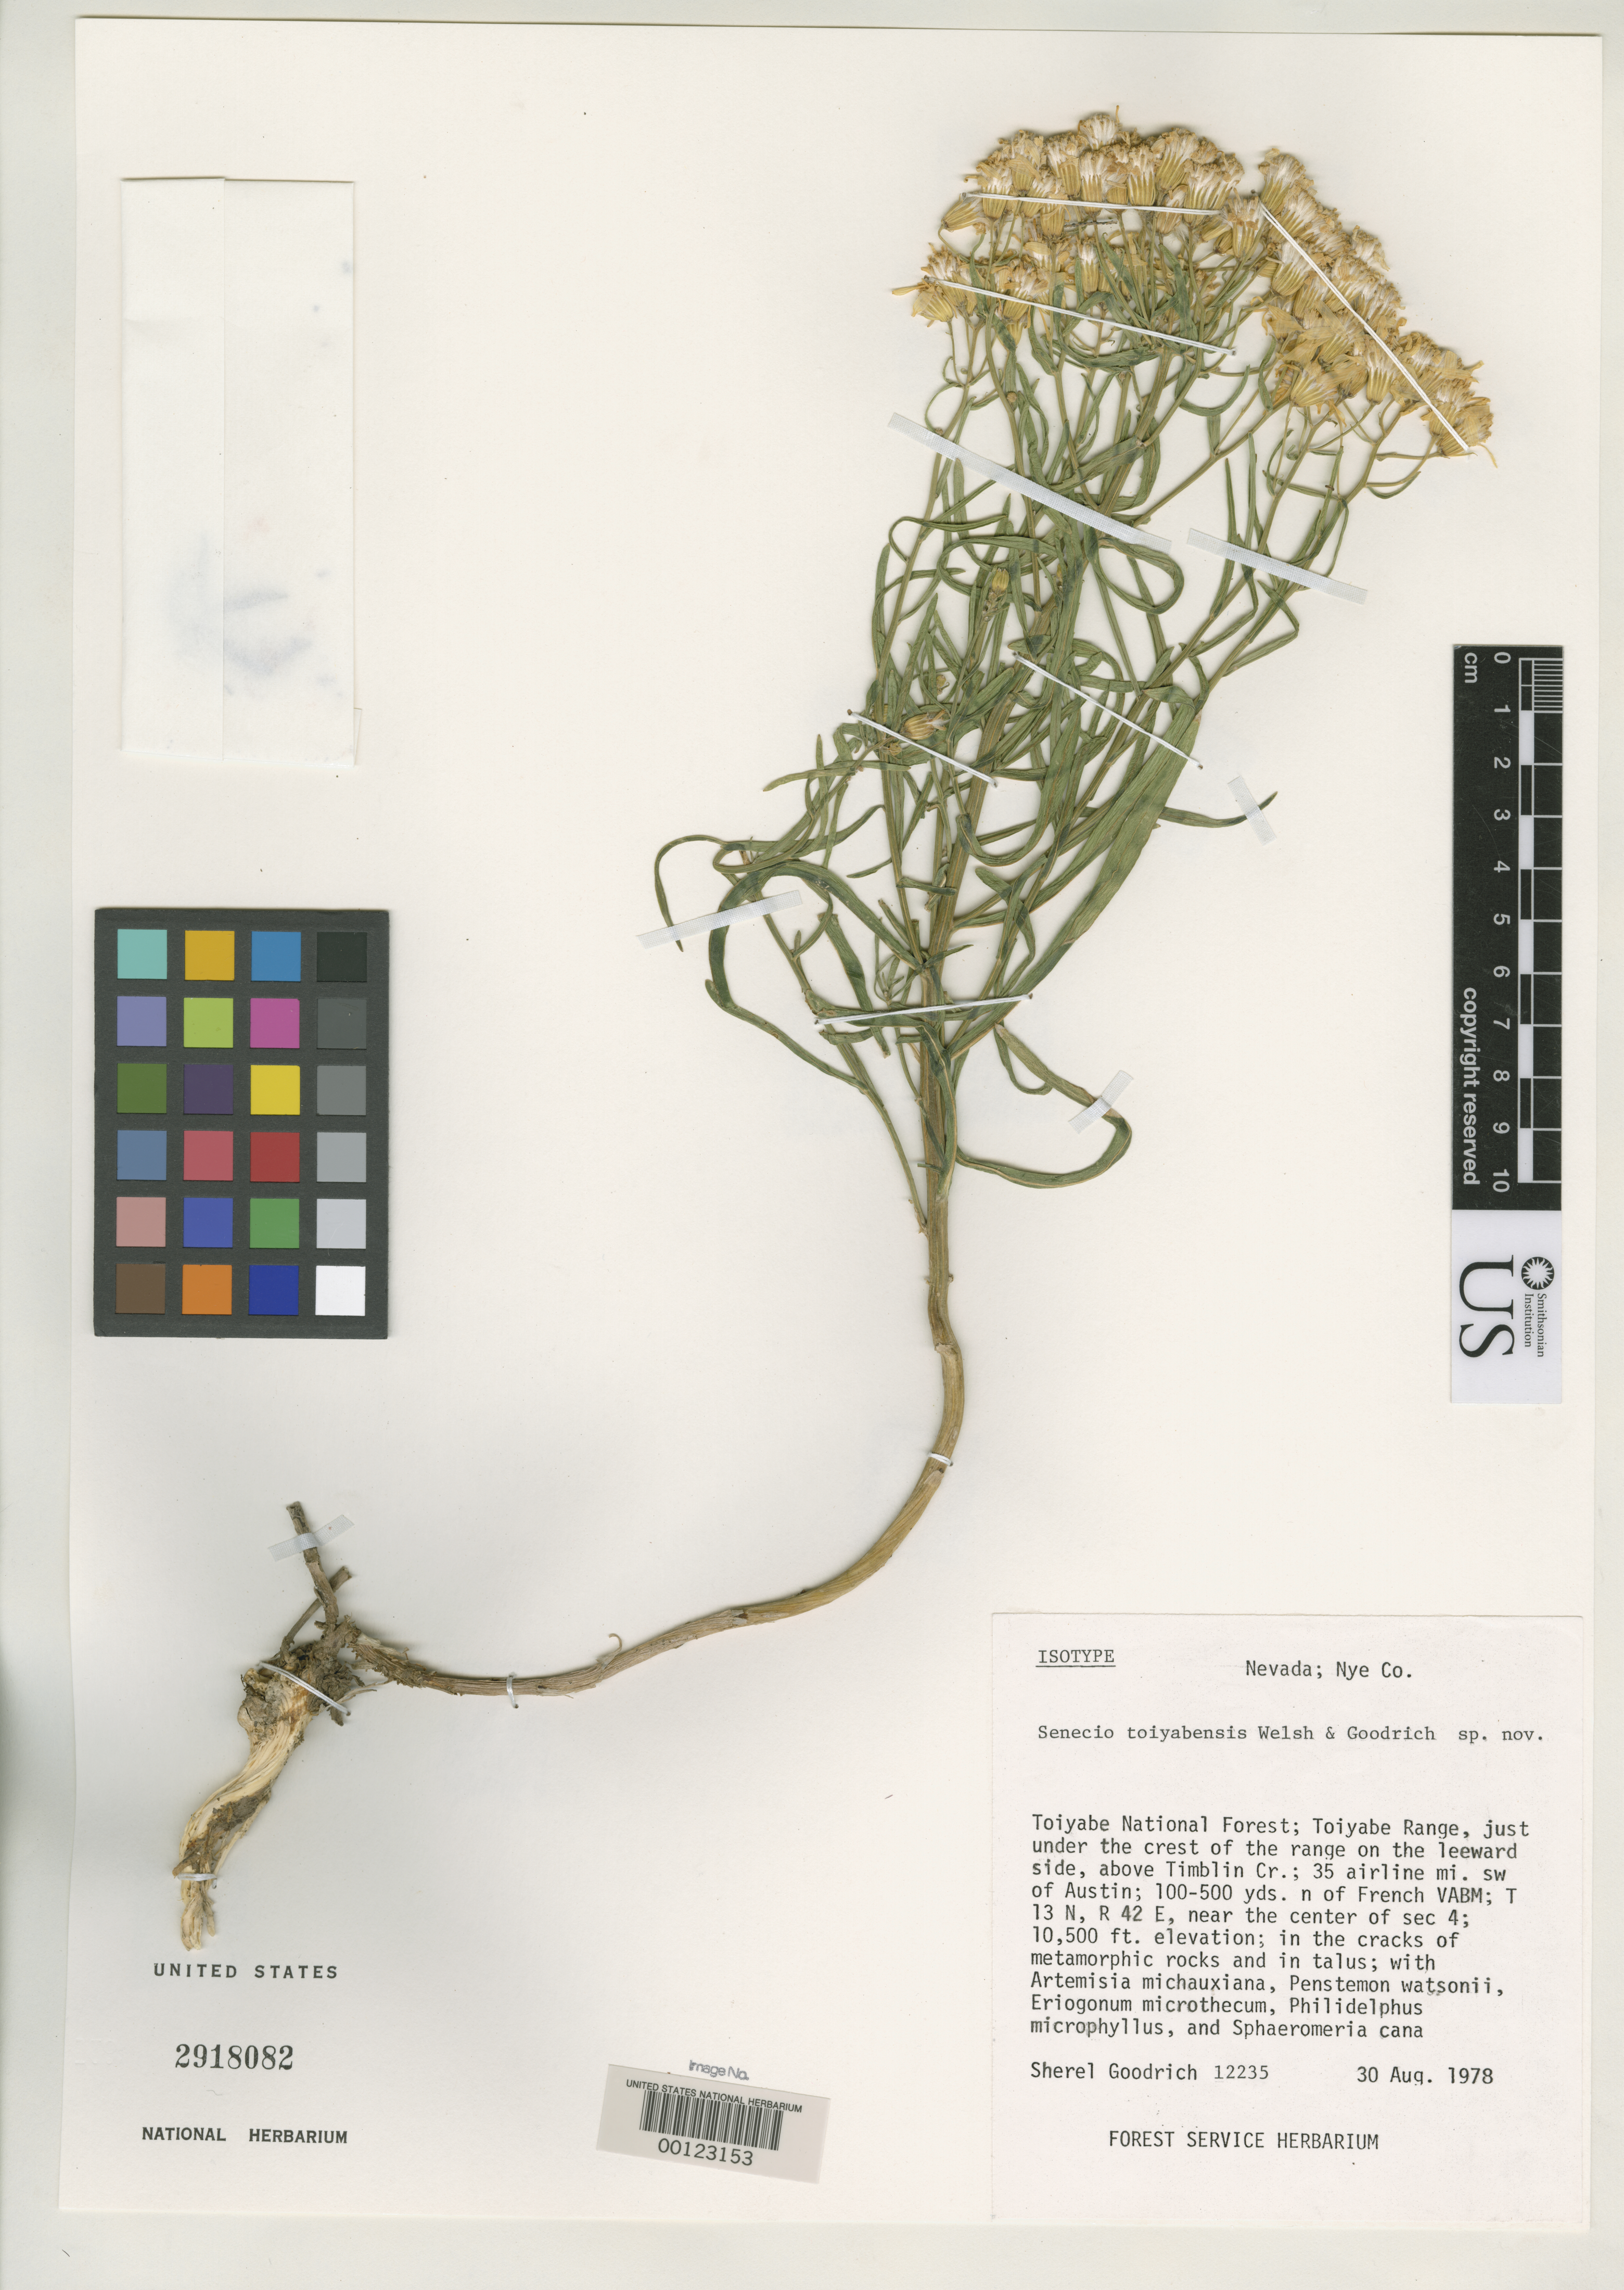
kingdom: Plantae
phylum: Tracheophyta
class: Magnoliopsida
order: Asterales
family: Asteraceae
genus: Senecio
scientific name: Senecio toiyabensis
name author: S.L. Welsh & Goodrich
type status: Isotype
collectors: S. Goodrich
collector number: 12235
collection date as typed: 30 Aug 1978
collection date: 1978-08-30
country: United States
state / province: Nevada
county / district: Nye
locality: Toiyabe Natl. Forest, Toiyabe Range, above Timblin Crk., SW of Austin; alt. 10,500 ft.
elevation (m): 3200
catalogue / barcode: US 2918082